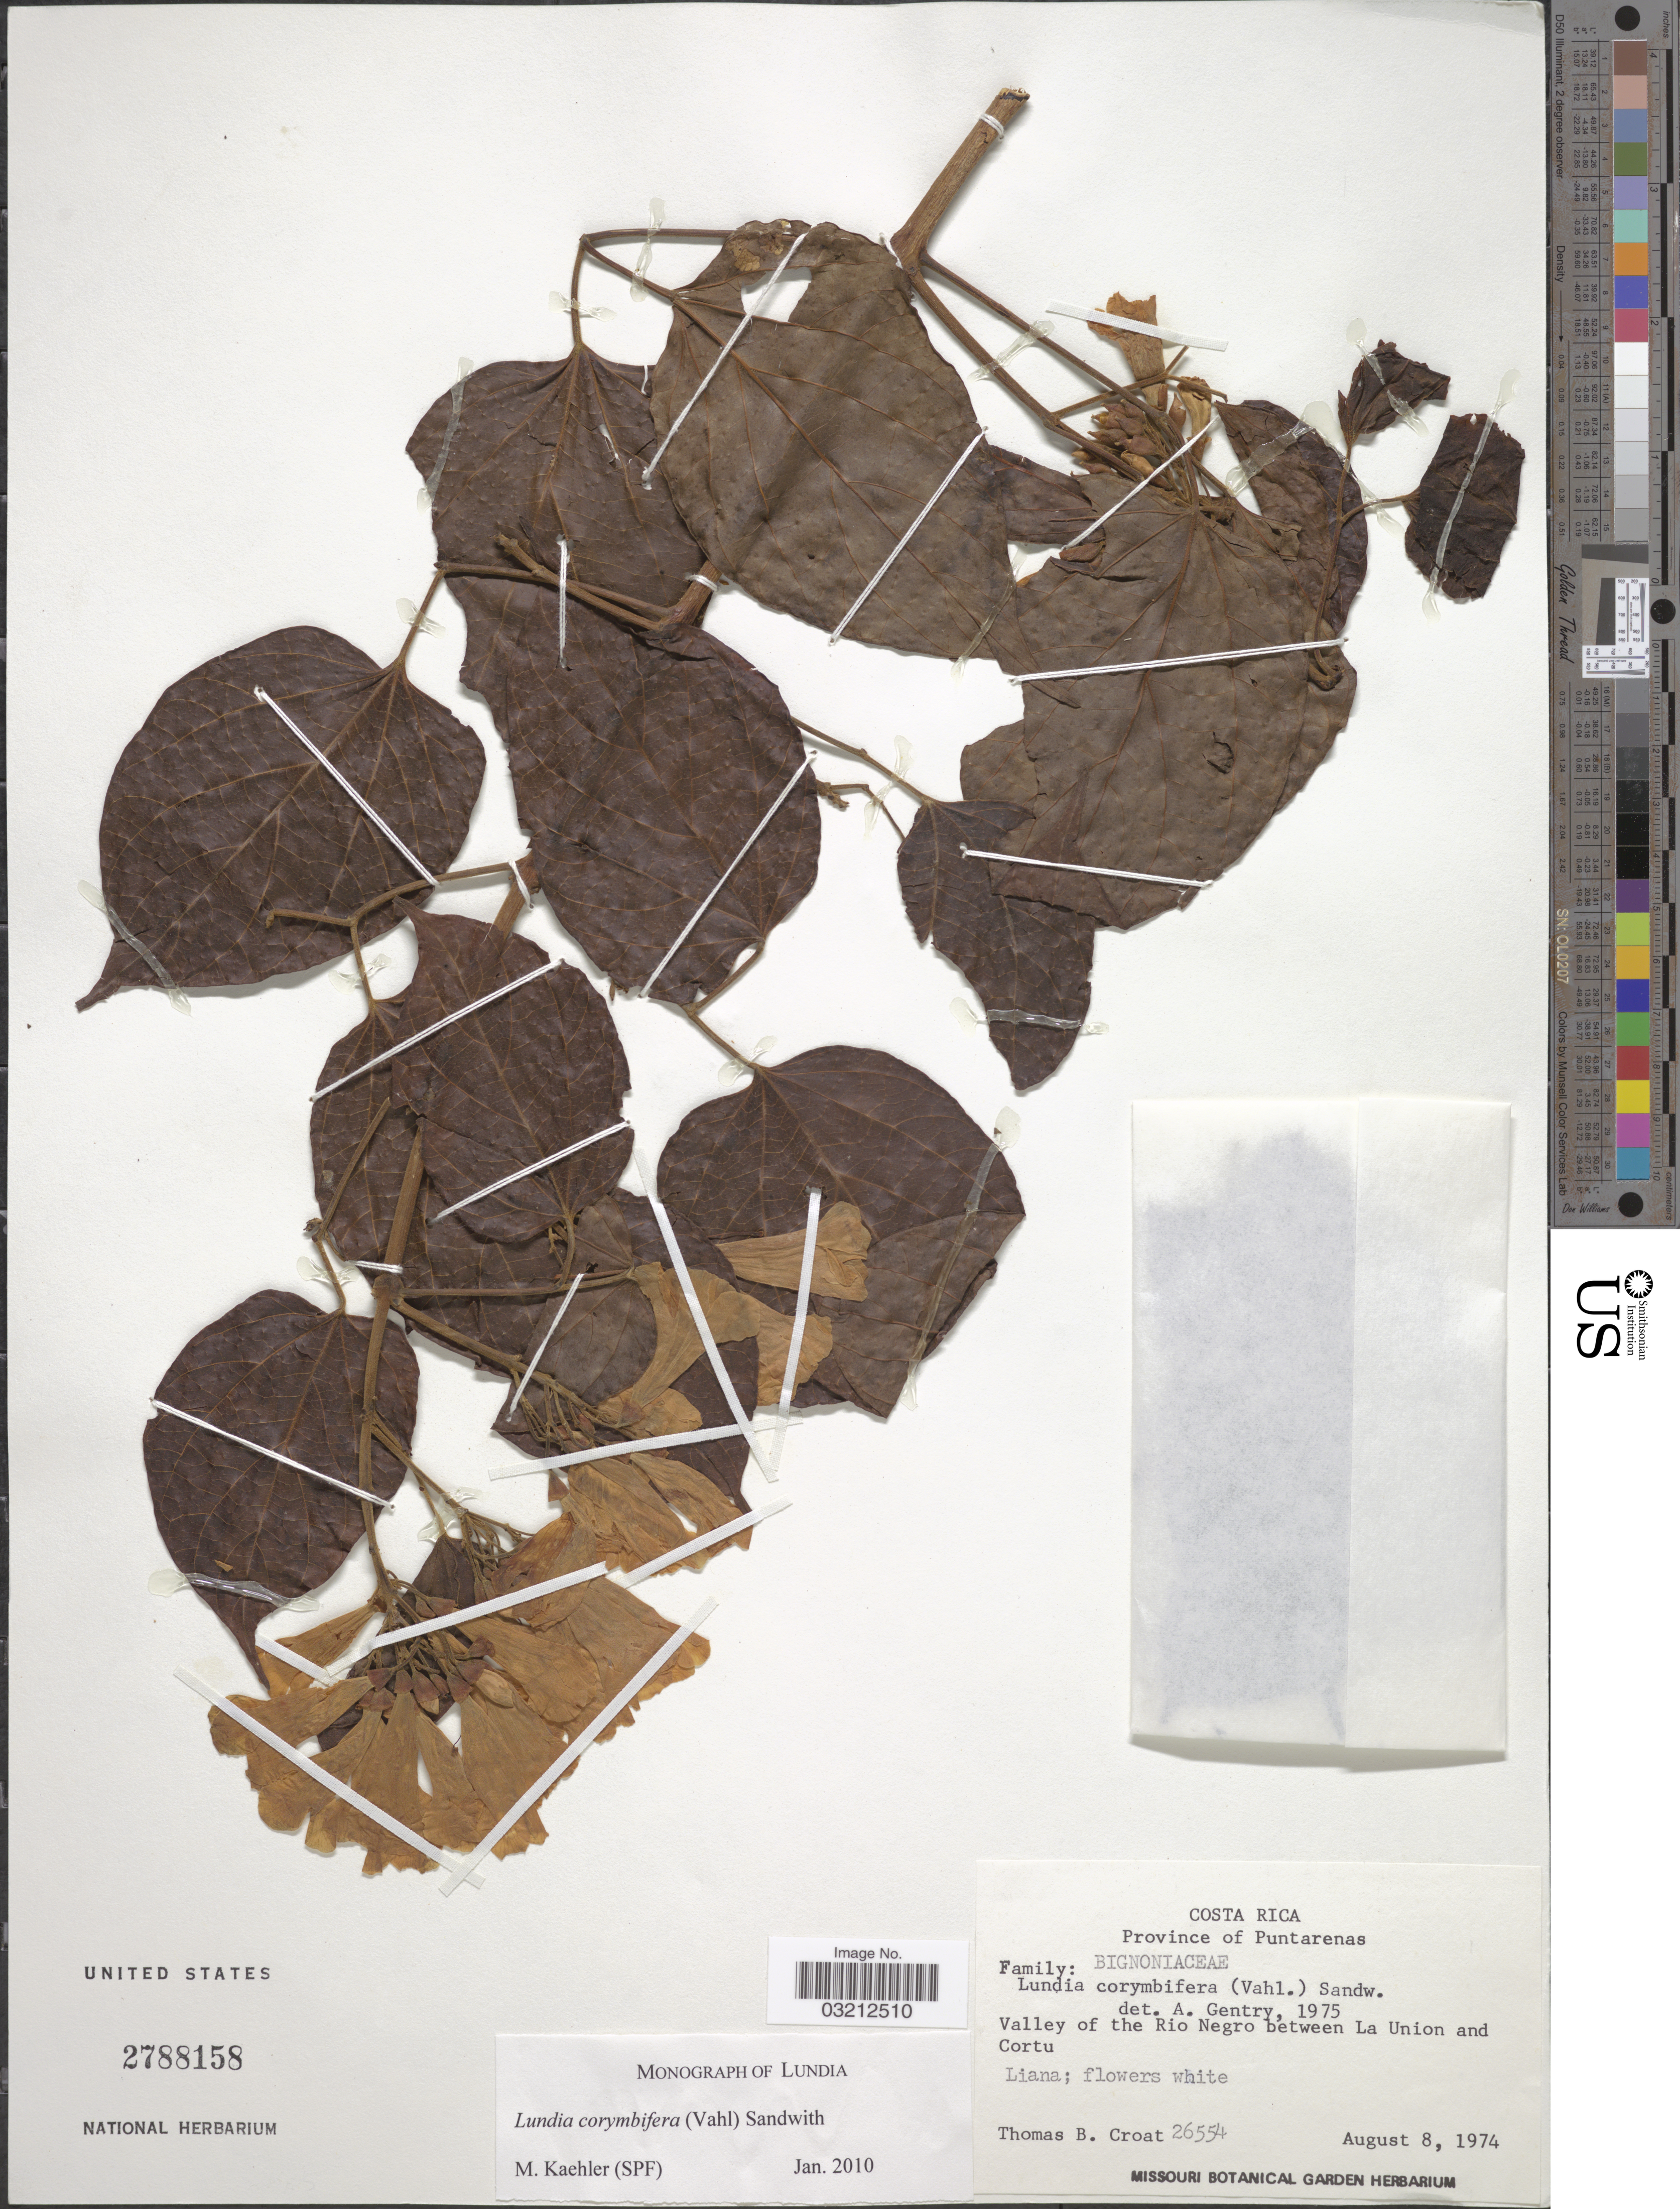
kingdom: Plantae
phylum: Tracheophyta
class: Magnoliopsida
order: Lamiales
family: Bignoniaceae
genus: Lundia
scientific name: Lundia corymbifera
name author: (Vahl) Sandwith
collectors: T. B. Croat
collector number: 26554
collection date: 1974-08-08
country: Costa Rica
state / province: Puntarenas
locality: Valley of the Rio Negro between La Union and Cortu.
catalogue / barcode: US 2788158